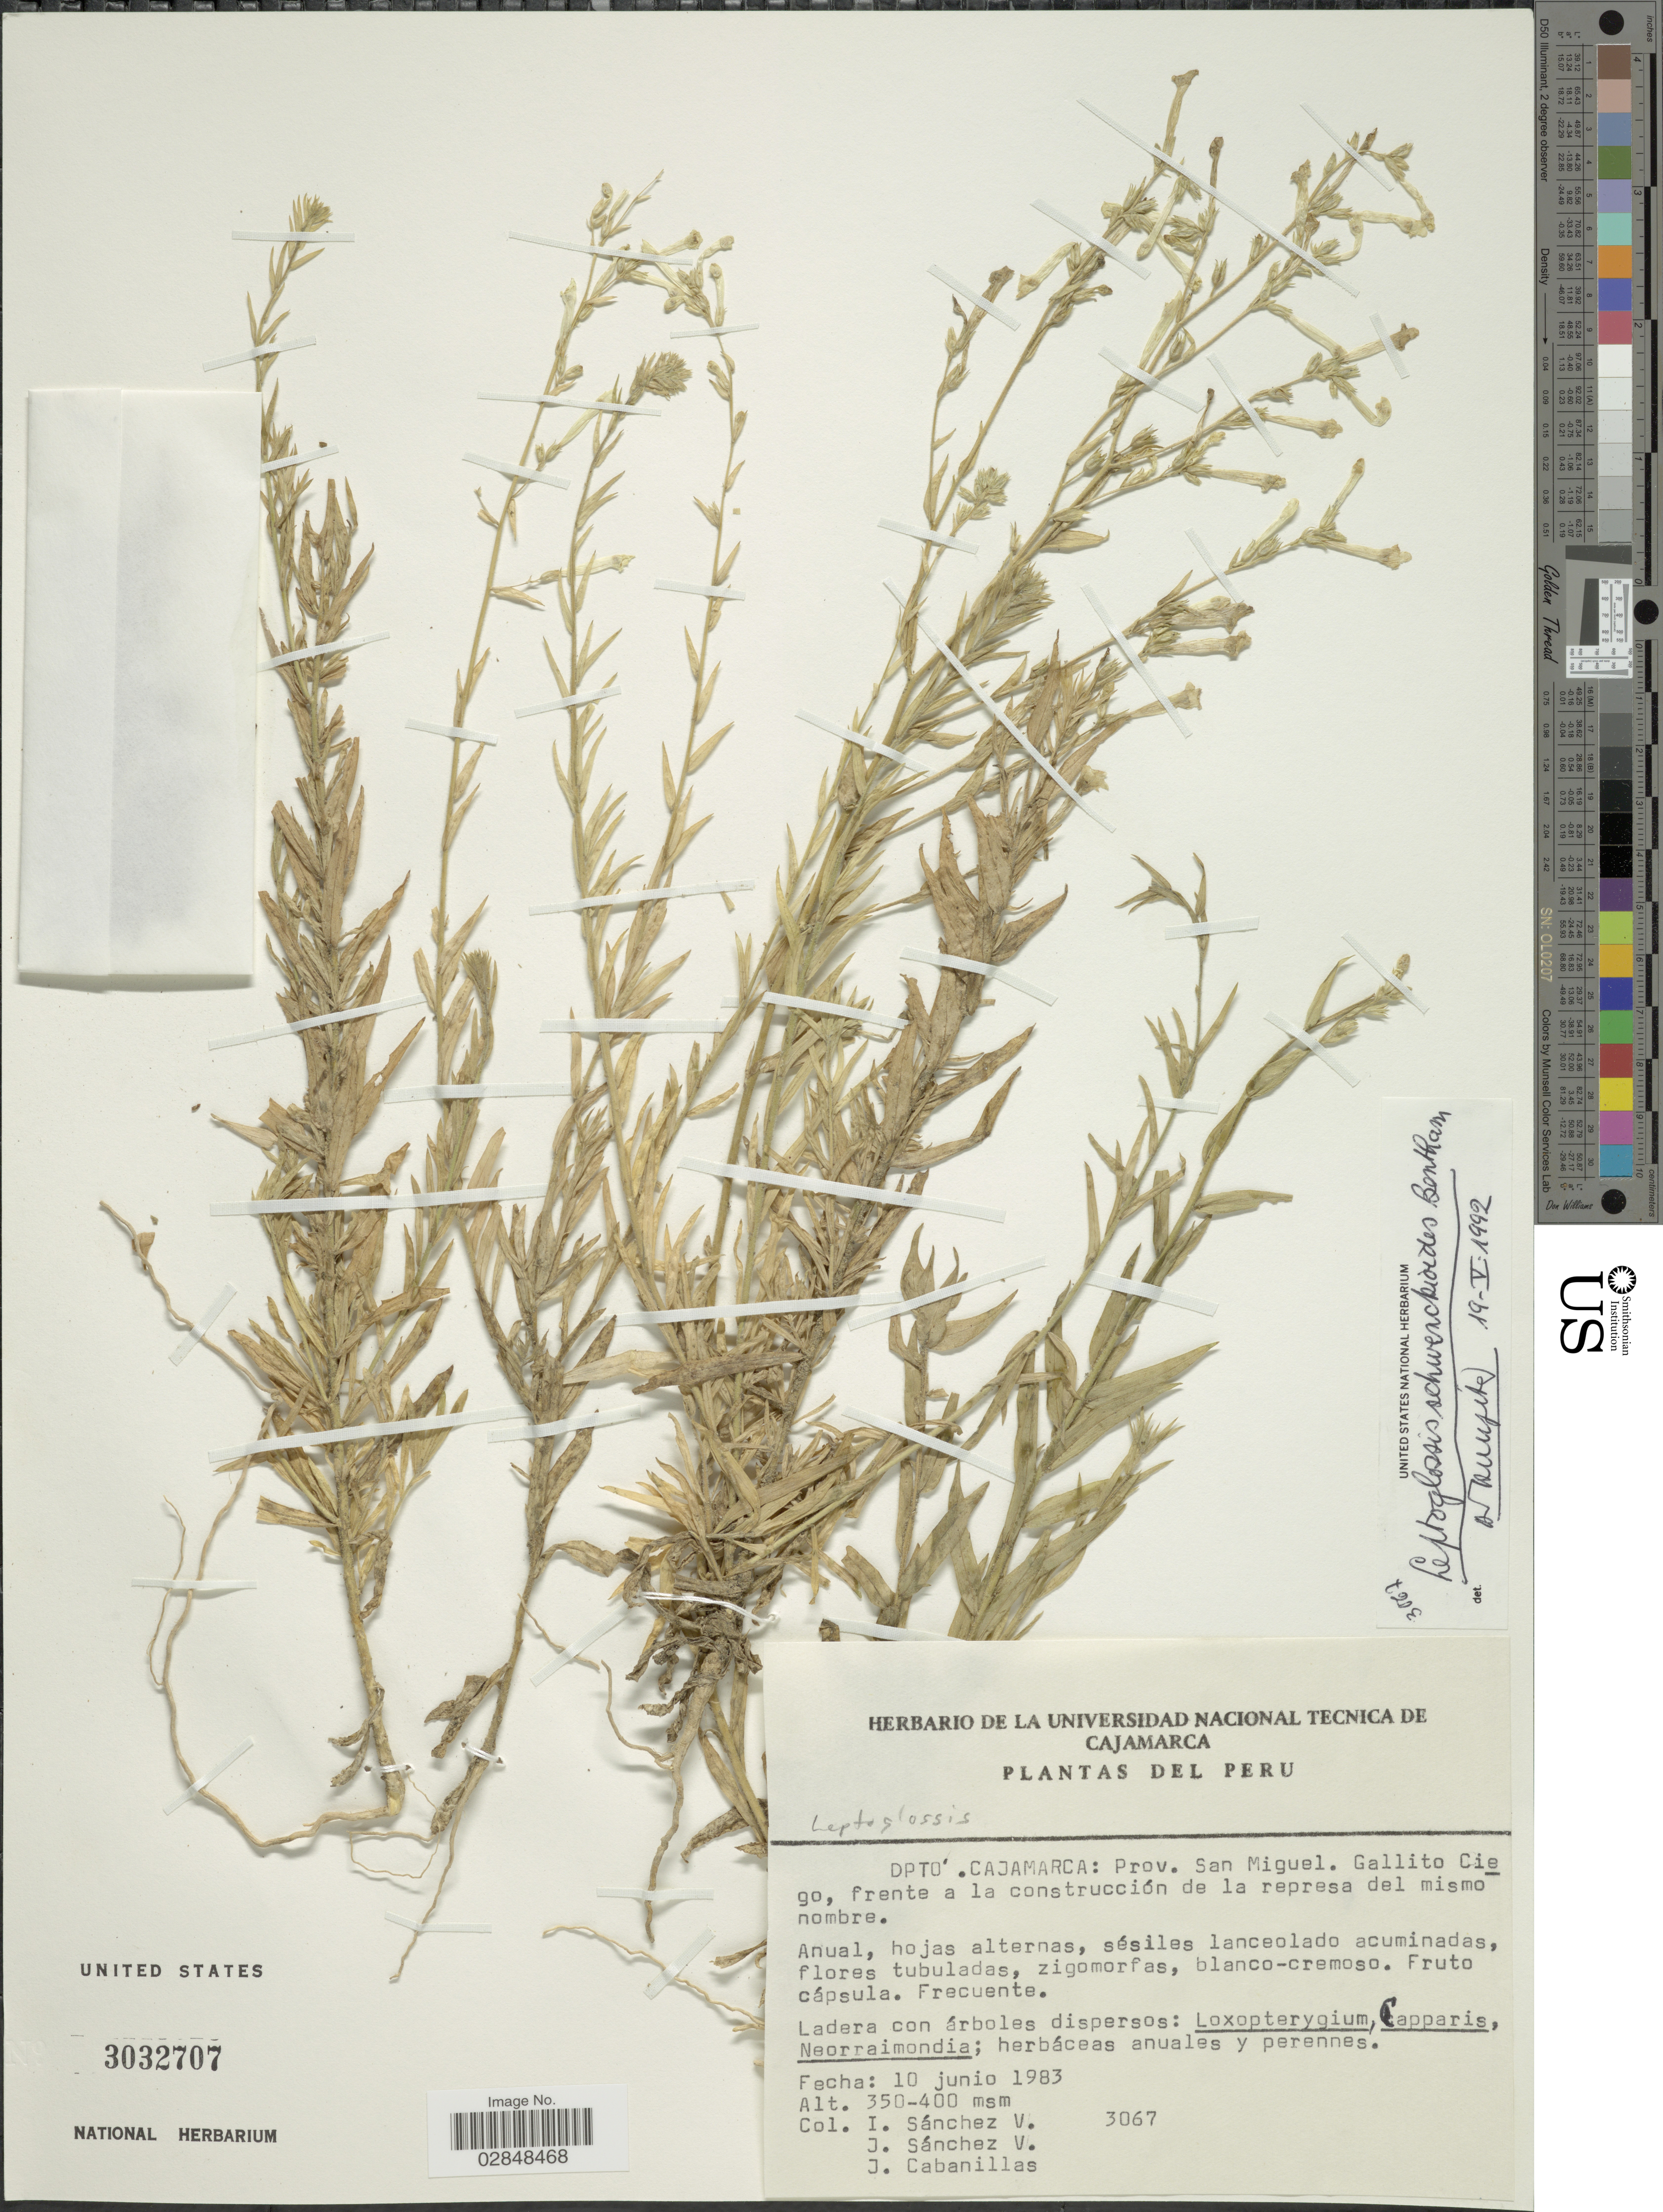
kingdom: Plantae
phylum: Tracheophyta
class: Magnoliopsida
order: Solanales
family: Solanaceae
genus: Leptoglossis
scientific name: Leptoglossis schwenckioides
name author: Benth.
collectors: I. Sánchez, J. Sanchez V. & J. Cabanillas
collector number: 3067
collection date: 1983-06-10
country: Peru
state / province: Cajamarca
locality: Dpto. Cajamarca: Prov. San Miguel. Gallito Ciego, frente a la construcción de la represa del mismo nombre.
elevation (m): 350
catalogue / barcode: US 3032707